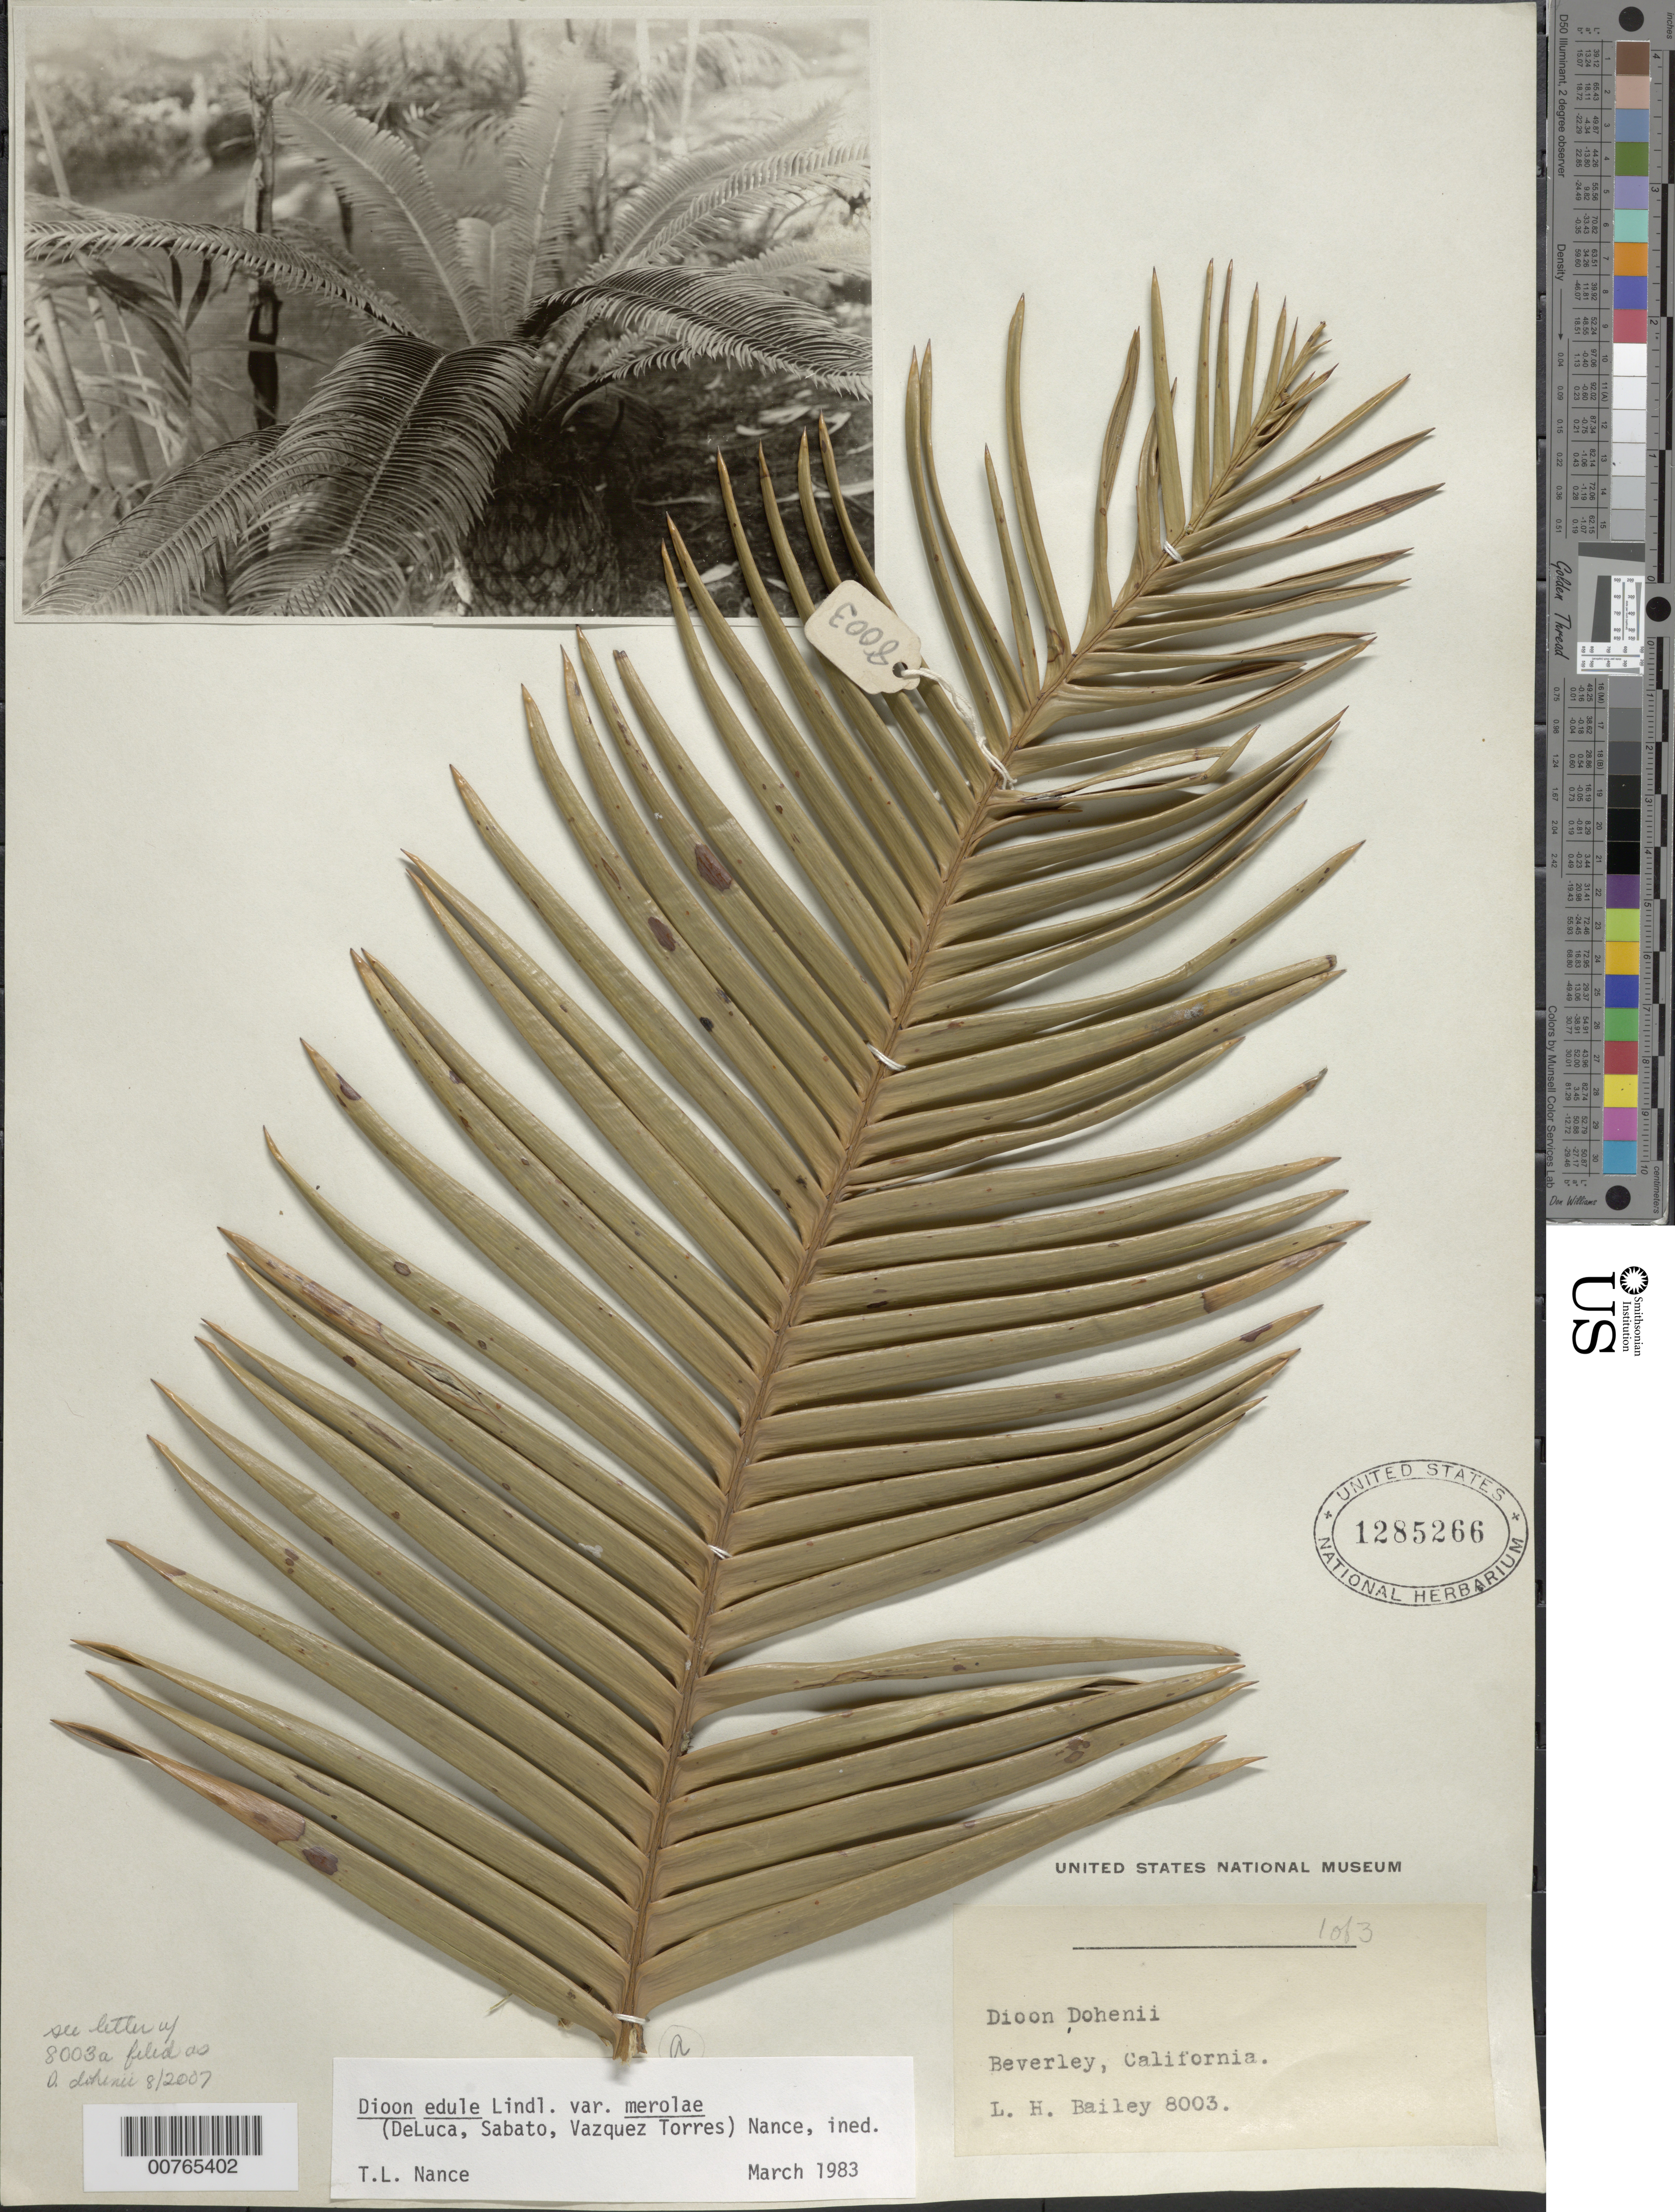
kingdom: Plantae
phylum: Tracheophyta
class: Cycadopsida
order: Cycadales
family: Zamiaceae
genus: Dioon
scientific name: Dioon dohenii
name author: E.A. Howard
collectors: L. H. Bailey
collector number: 8003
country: United States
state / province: California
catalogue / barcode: US 1285266